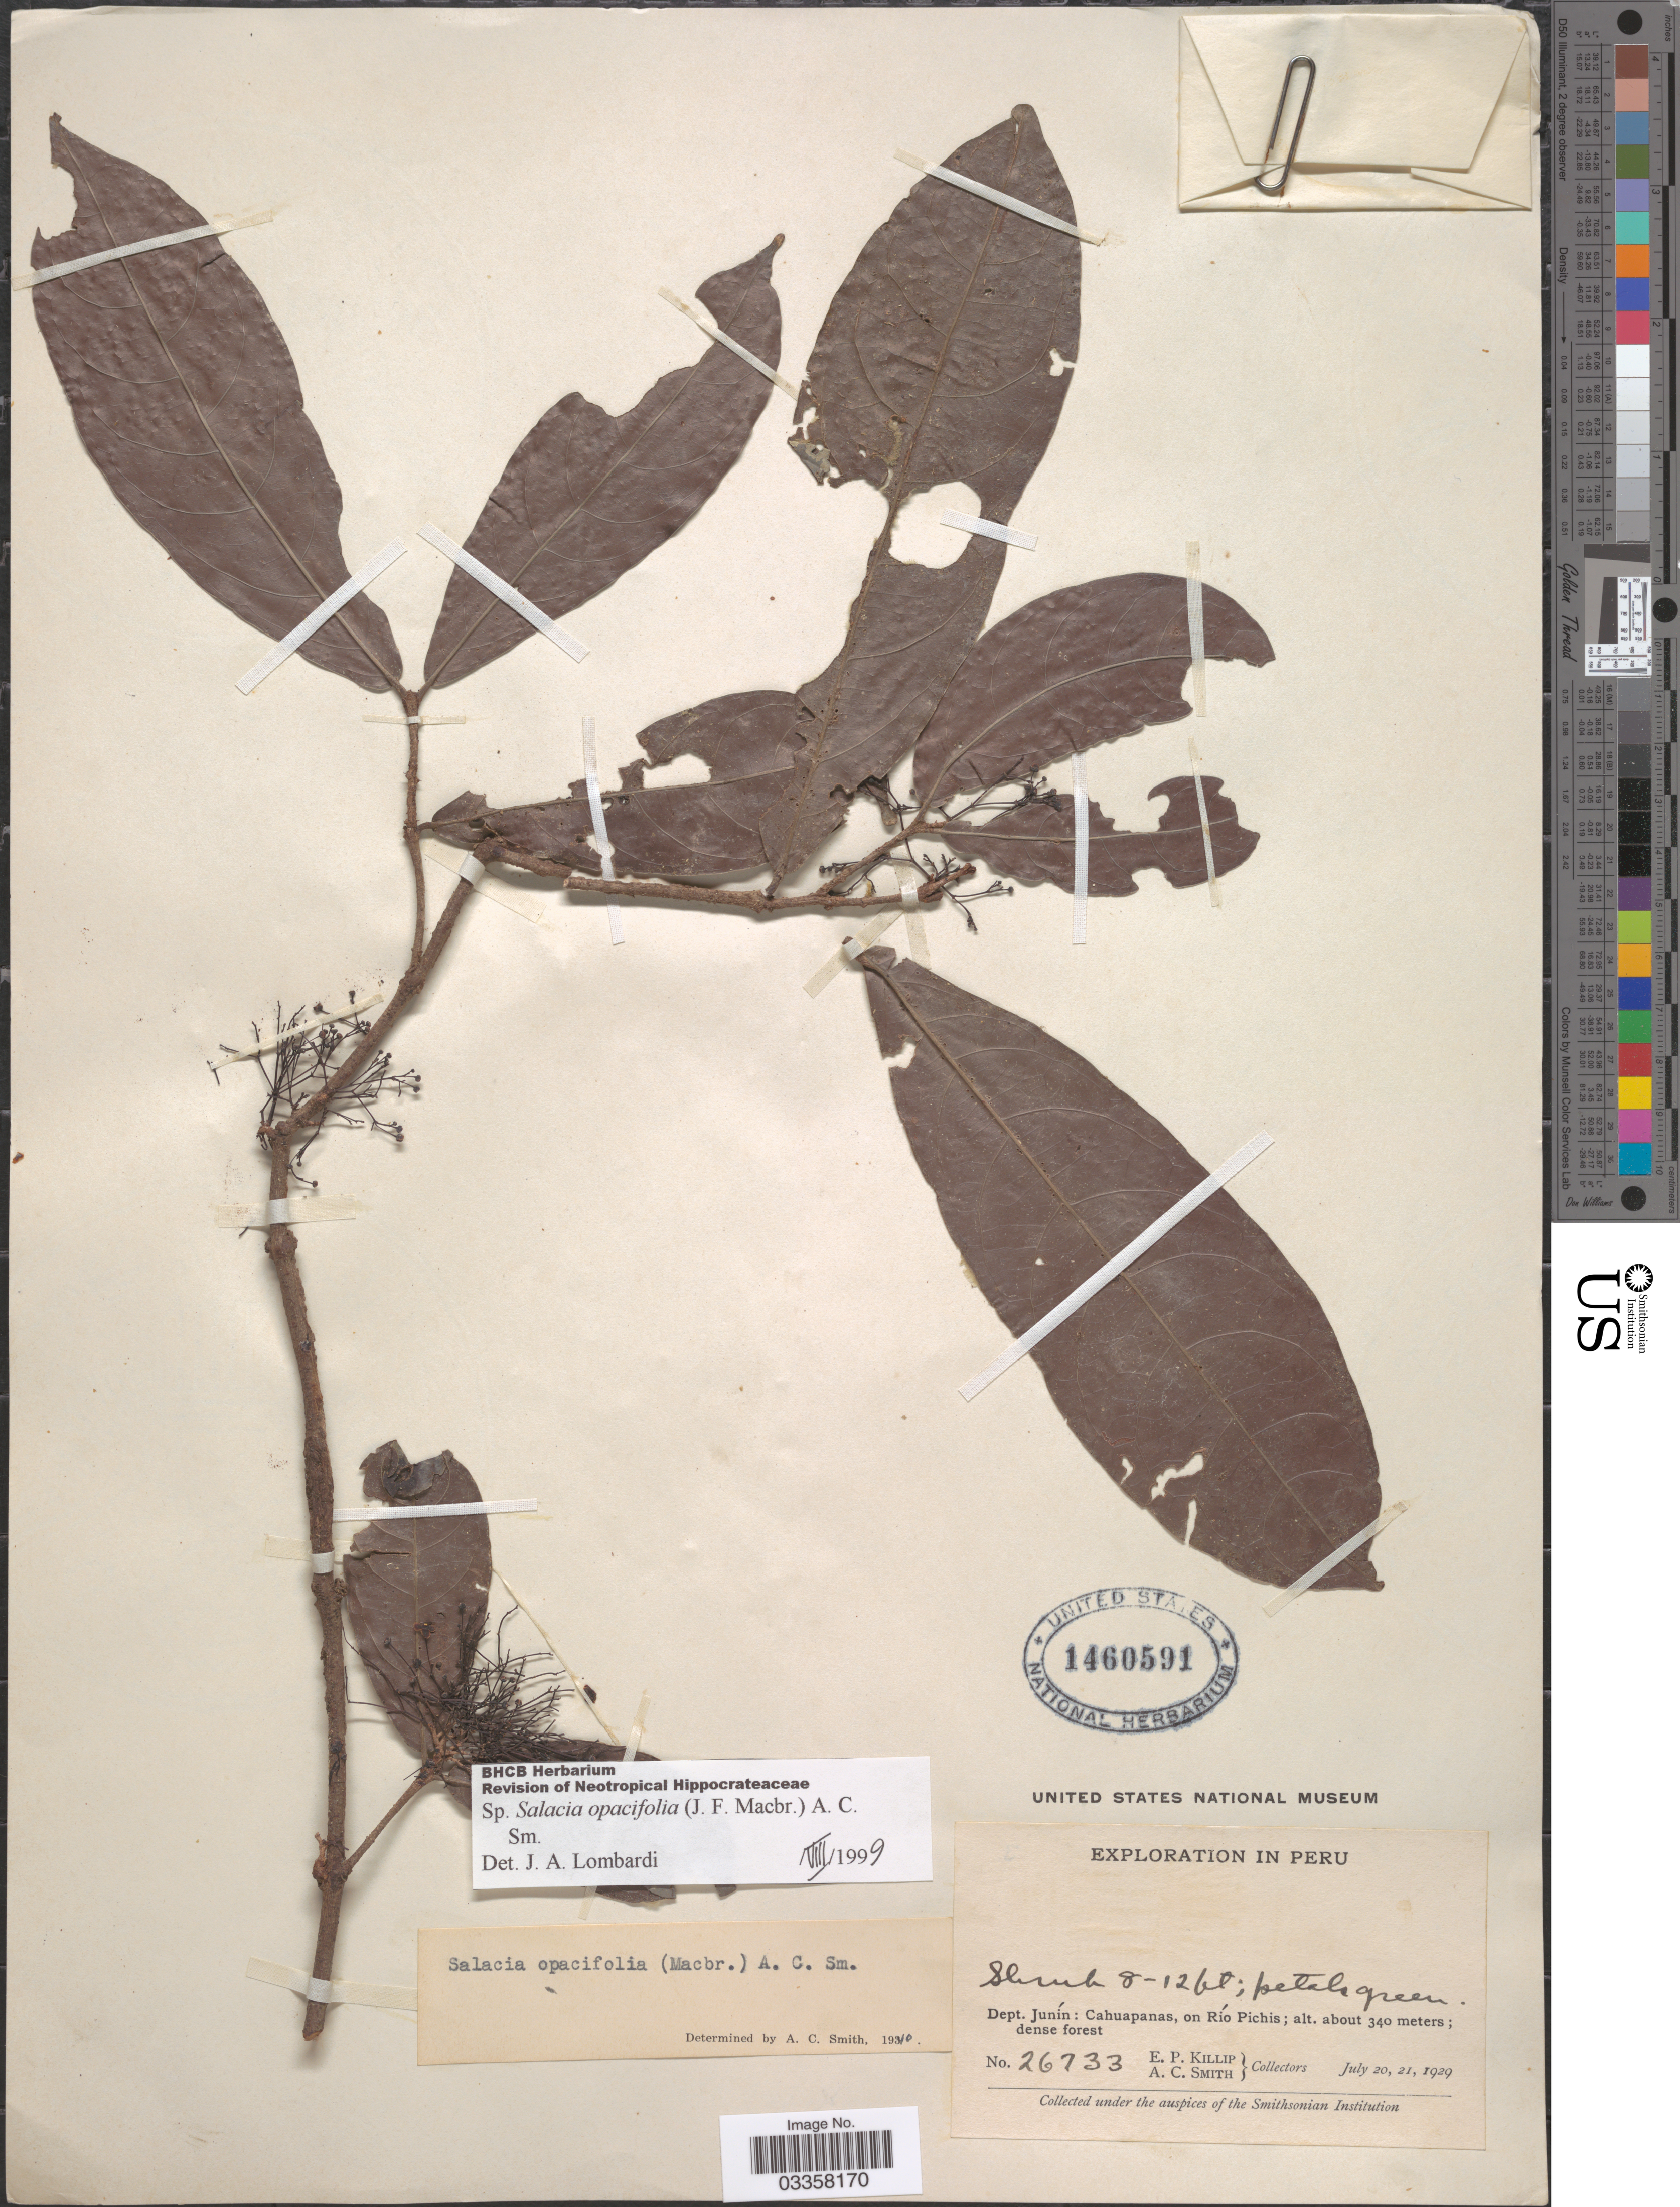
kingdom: Plantae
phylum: Tracheophyta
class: Magnoliopsida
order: Celastrales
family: Celastraceae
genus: Salacia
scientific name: Salacia opacifolia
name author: (J.F. Macbr.) A.C. Sm.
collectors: E. P. Killip & A. C. Smith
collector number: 26733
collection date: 1929-07-20/1929-07-21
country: Peru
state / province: Junín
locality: Dept. Junín: Cahuapanas, on Río Pichis.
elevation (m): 340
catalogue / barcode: US 1460591